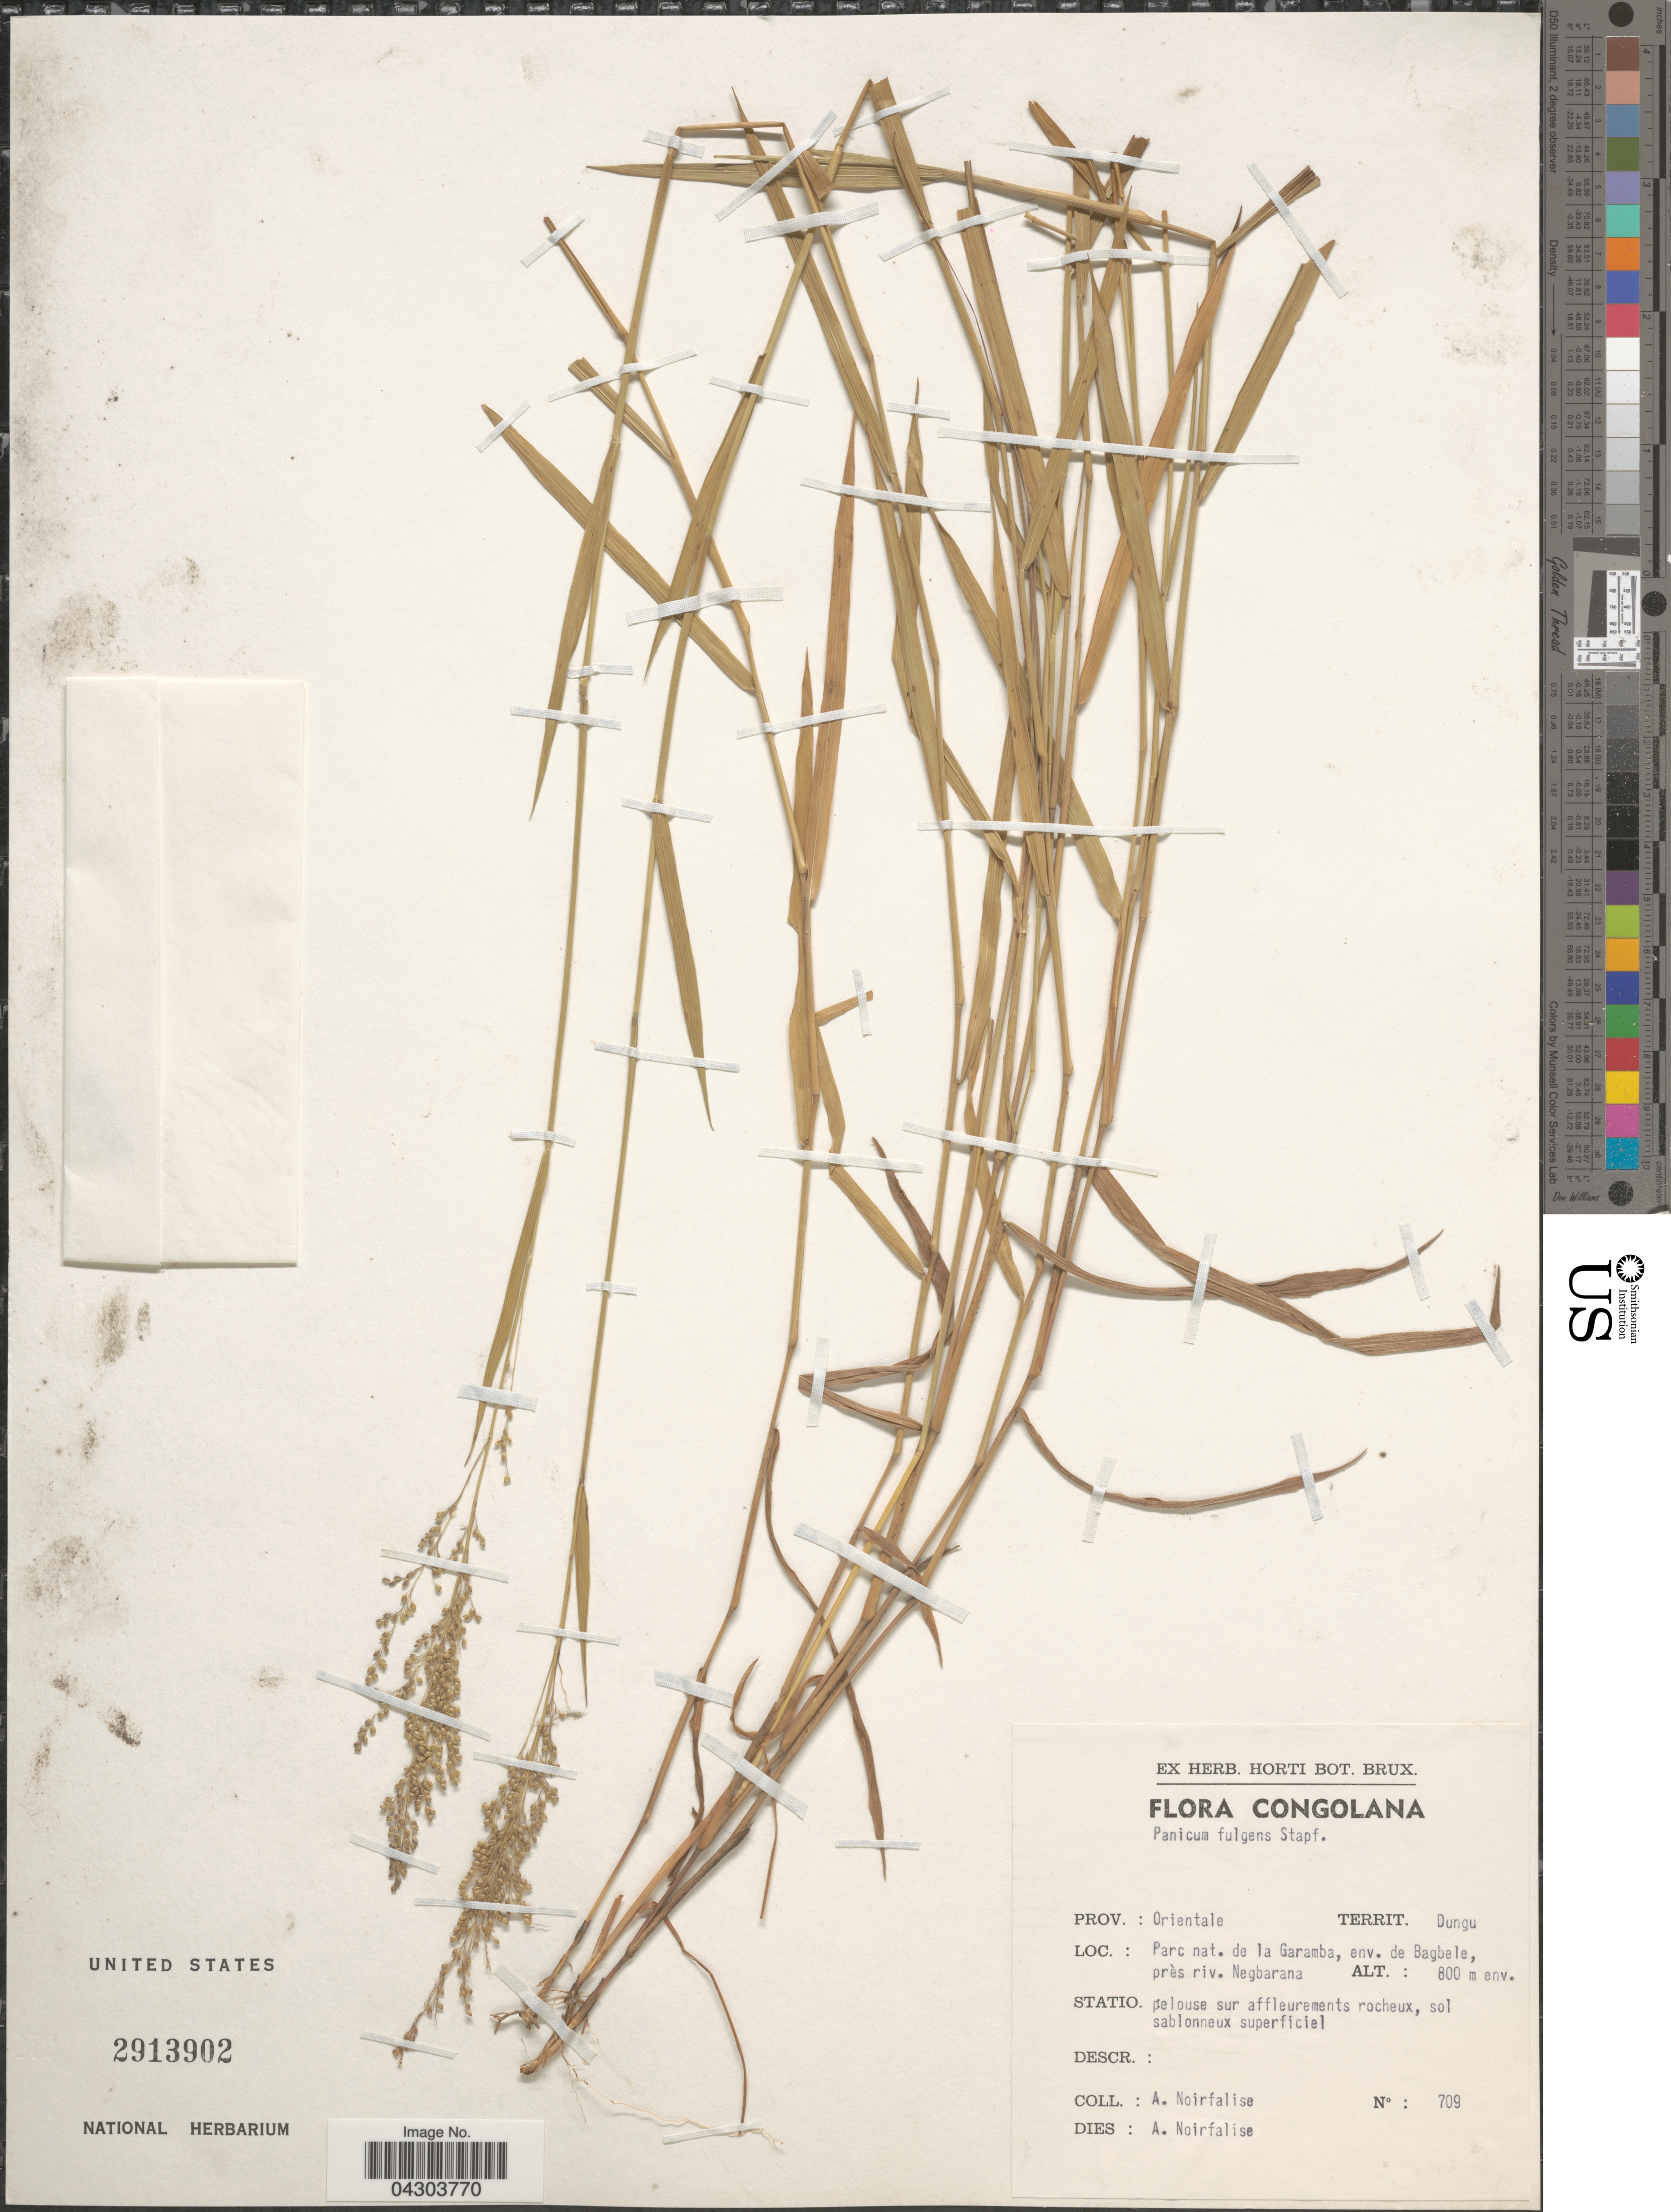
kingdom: Plantae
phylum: Tracheophyta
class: Liliopsida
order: Poales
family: Poaceae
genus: Panicum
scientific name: Panicum nervatum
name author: (Franch.) Stapf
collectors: A. Noirfalise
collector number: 709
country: Congo, Democratic Republic of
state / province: Haut-Uele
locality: Congolana. Territ. Dungu. Parc. nat. de la Garamba, env. de Bagbele, près riv. Negbarana.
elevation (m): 800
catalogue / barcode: US 2913902